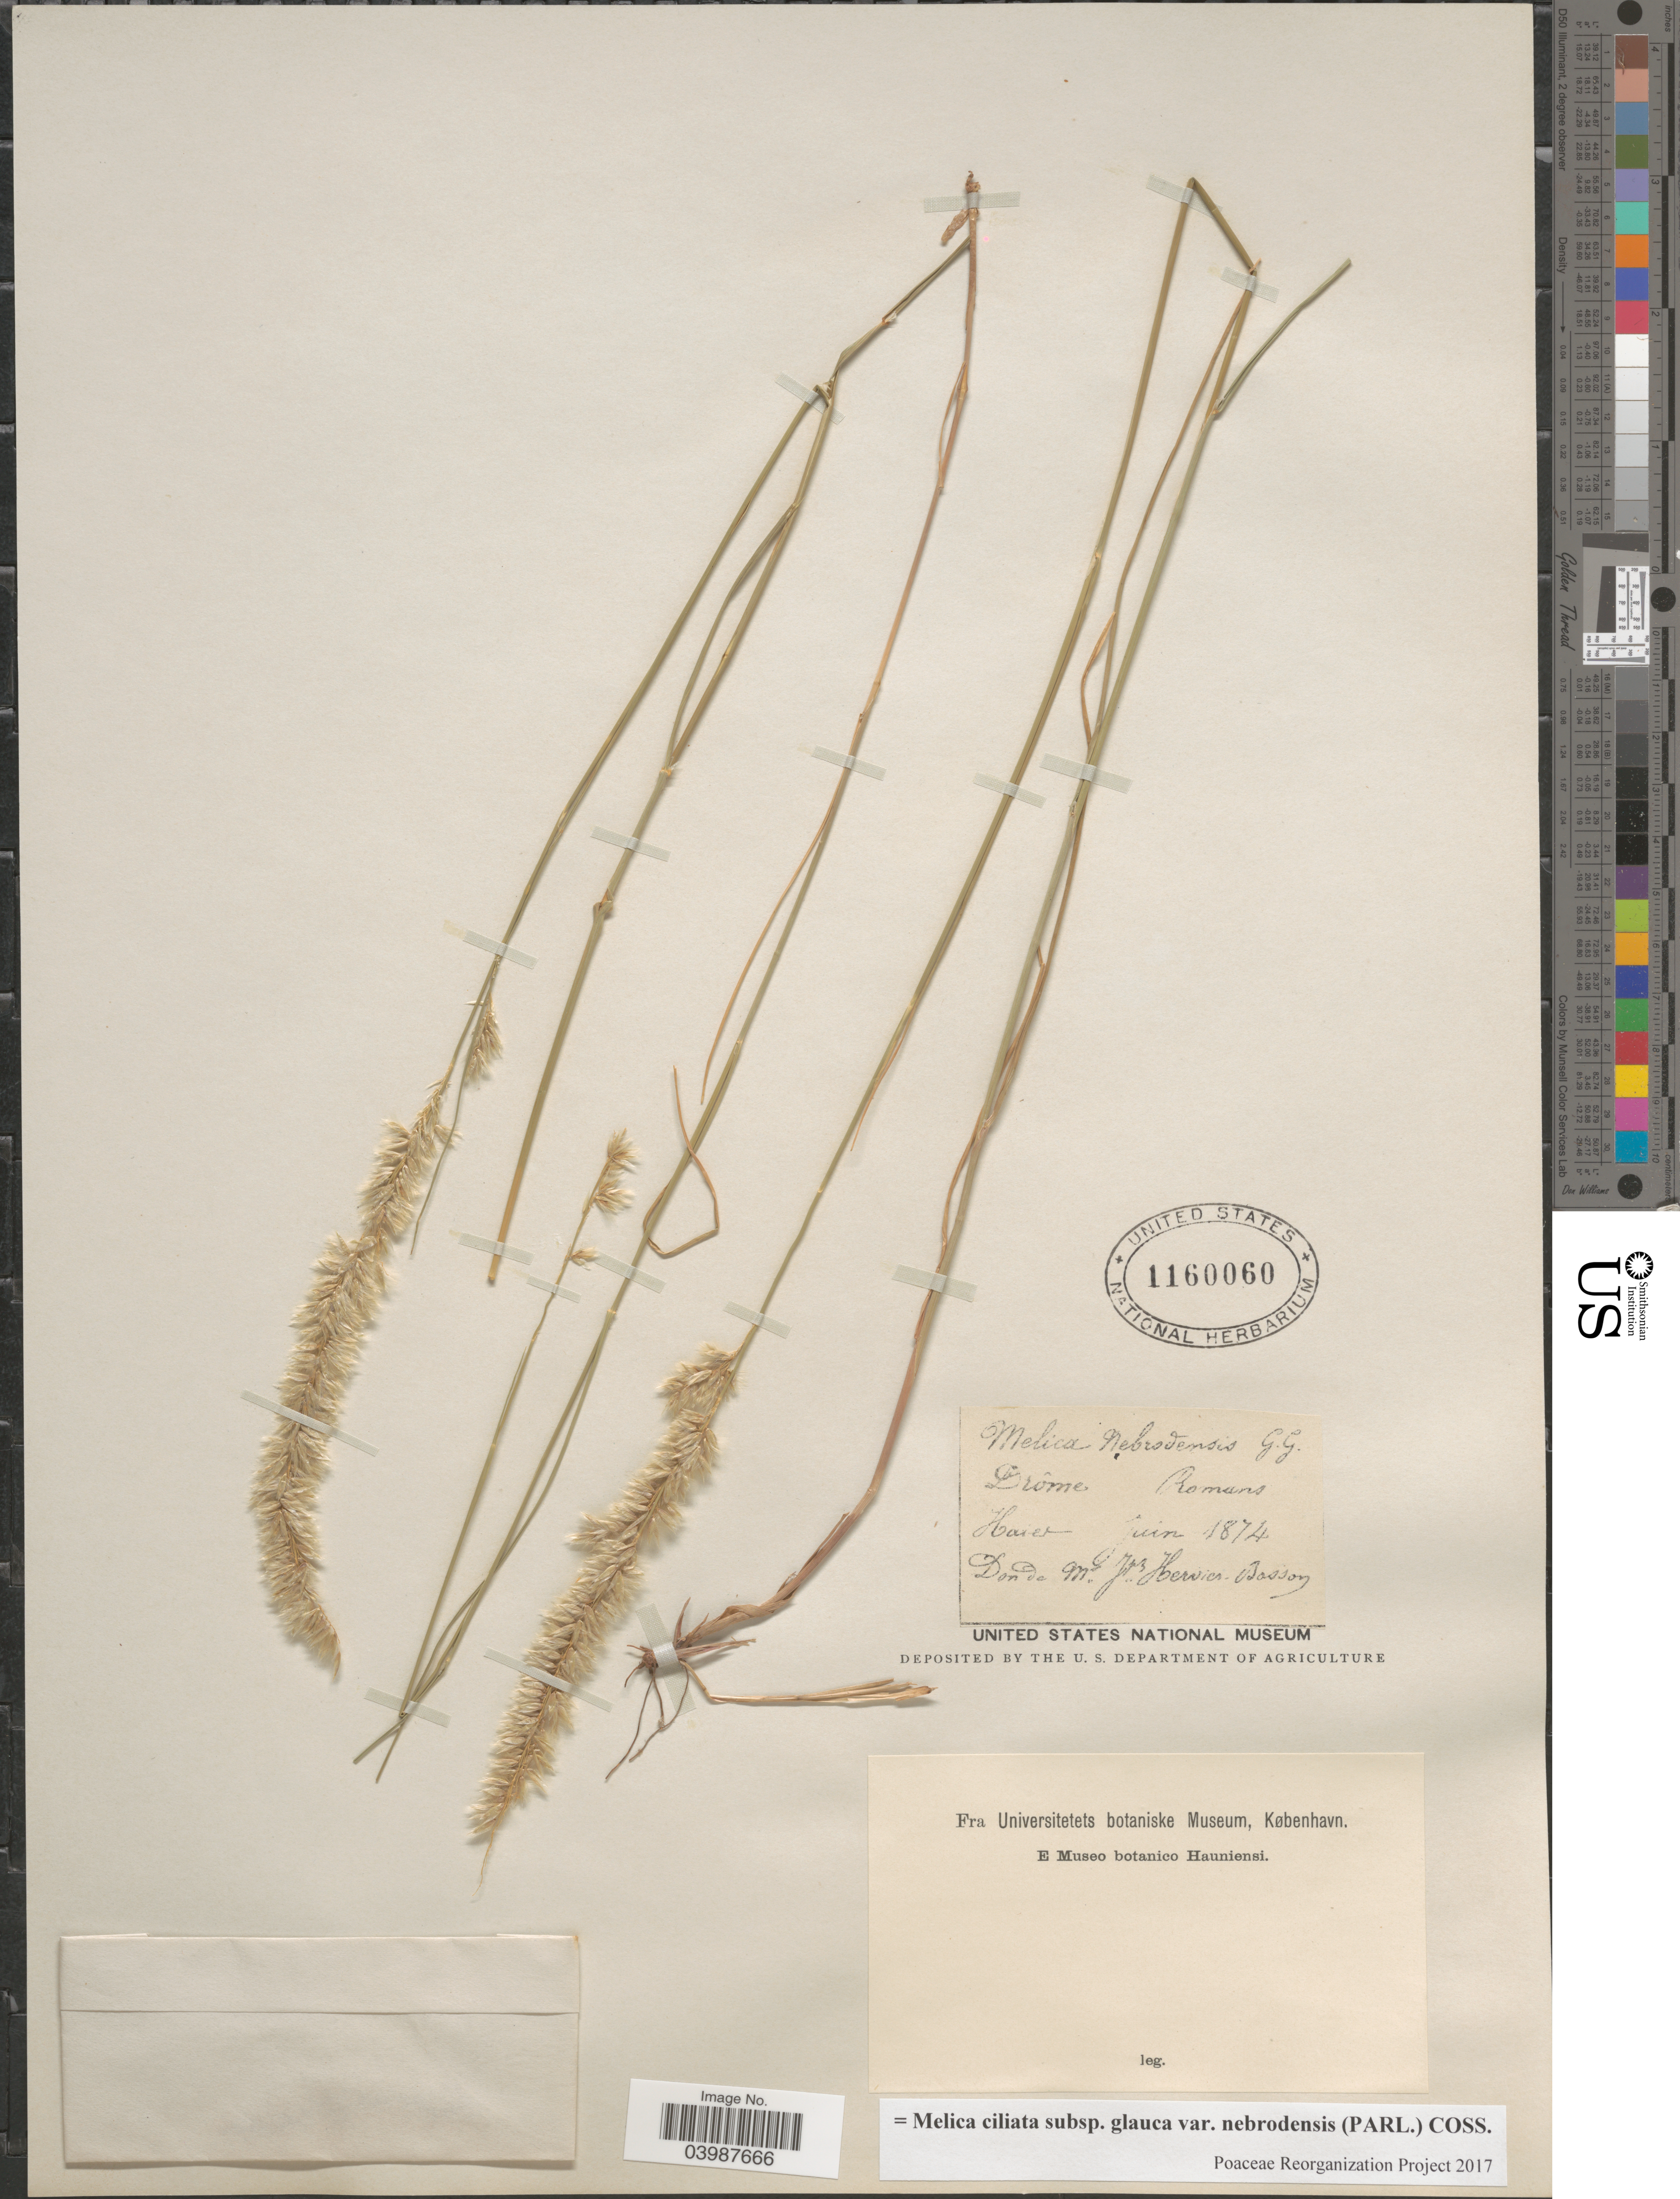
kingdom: Plantae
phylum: Tracheophyta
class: Liliopsida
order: Poales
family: Poaceae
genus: Melica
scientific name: Melica ciliata subsp. glauca var. nebrodensis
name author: (Parl.) Coss.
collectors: J. Hervier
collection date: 1874-06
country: France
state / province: Auvergne-Rhône-Alpes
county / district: Drôme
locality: Drôme. Romans. Haier.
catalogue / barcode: US 1160060